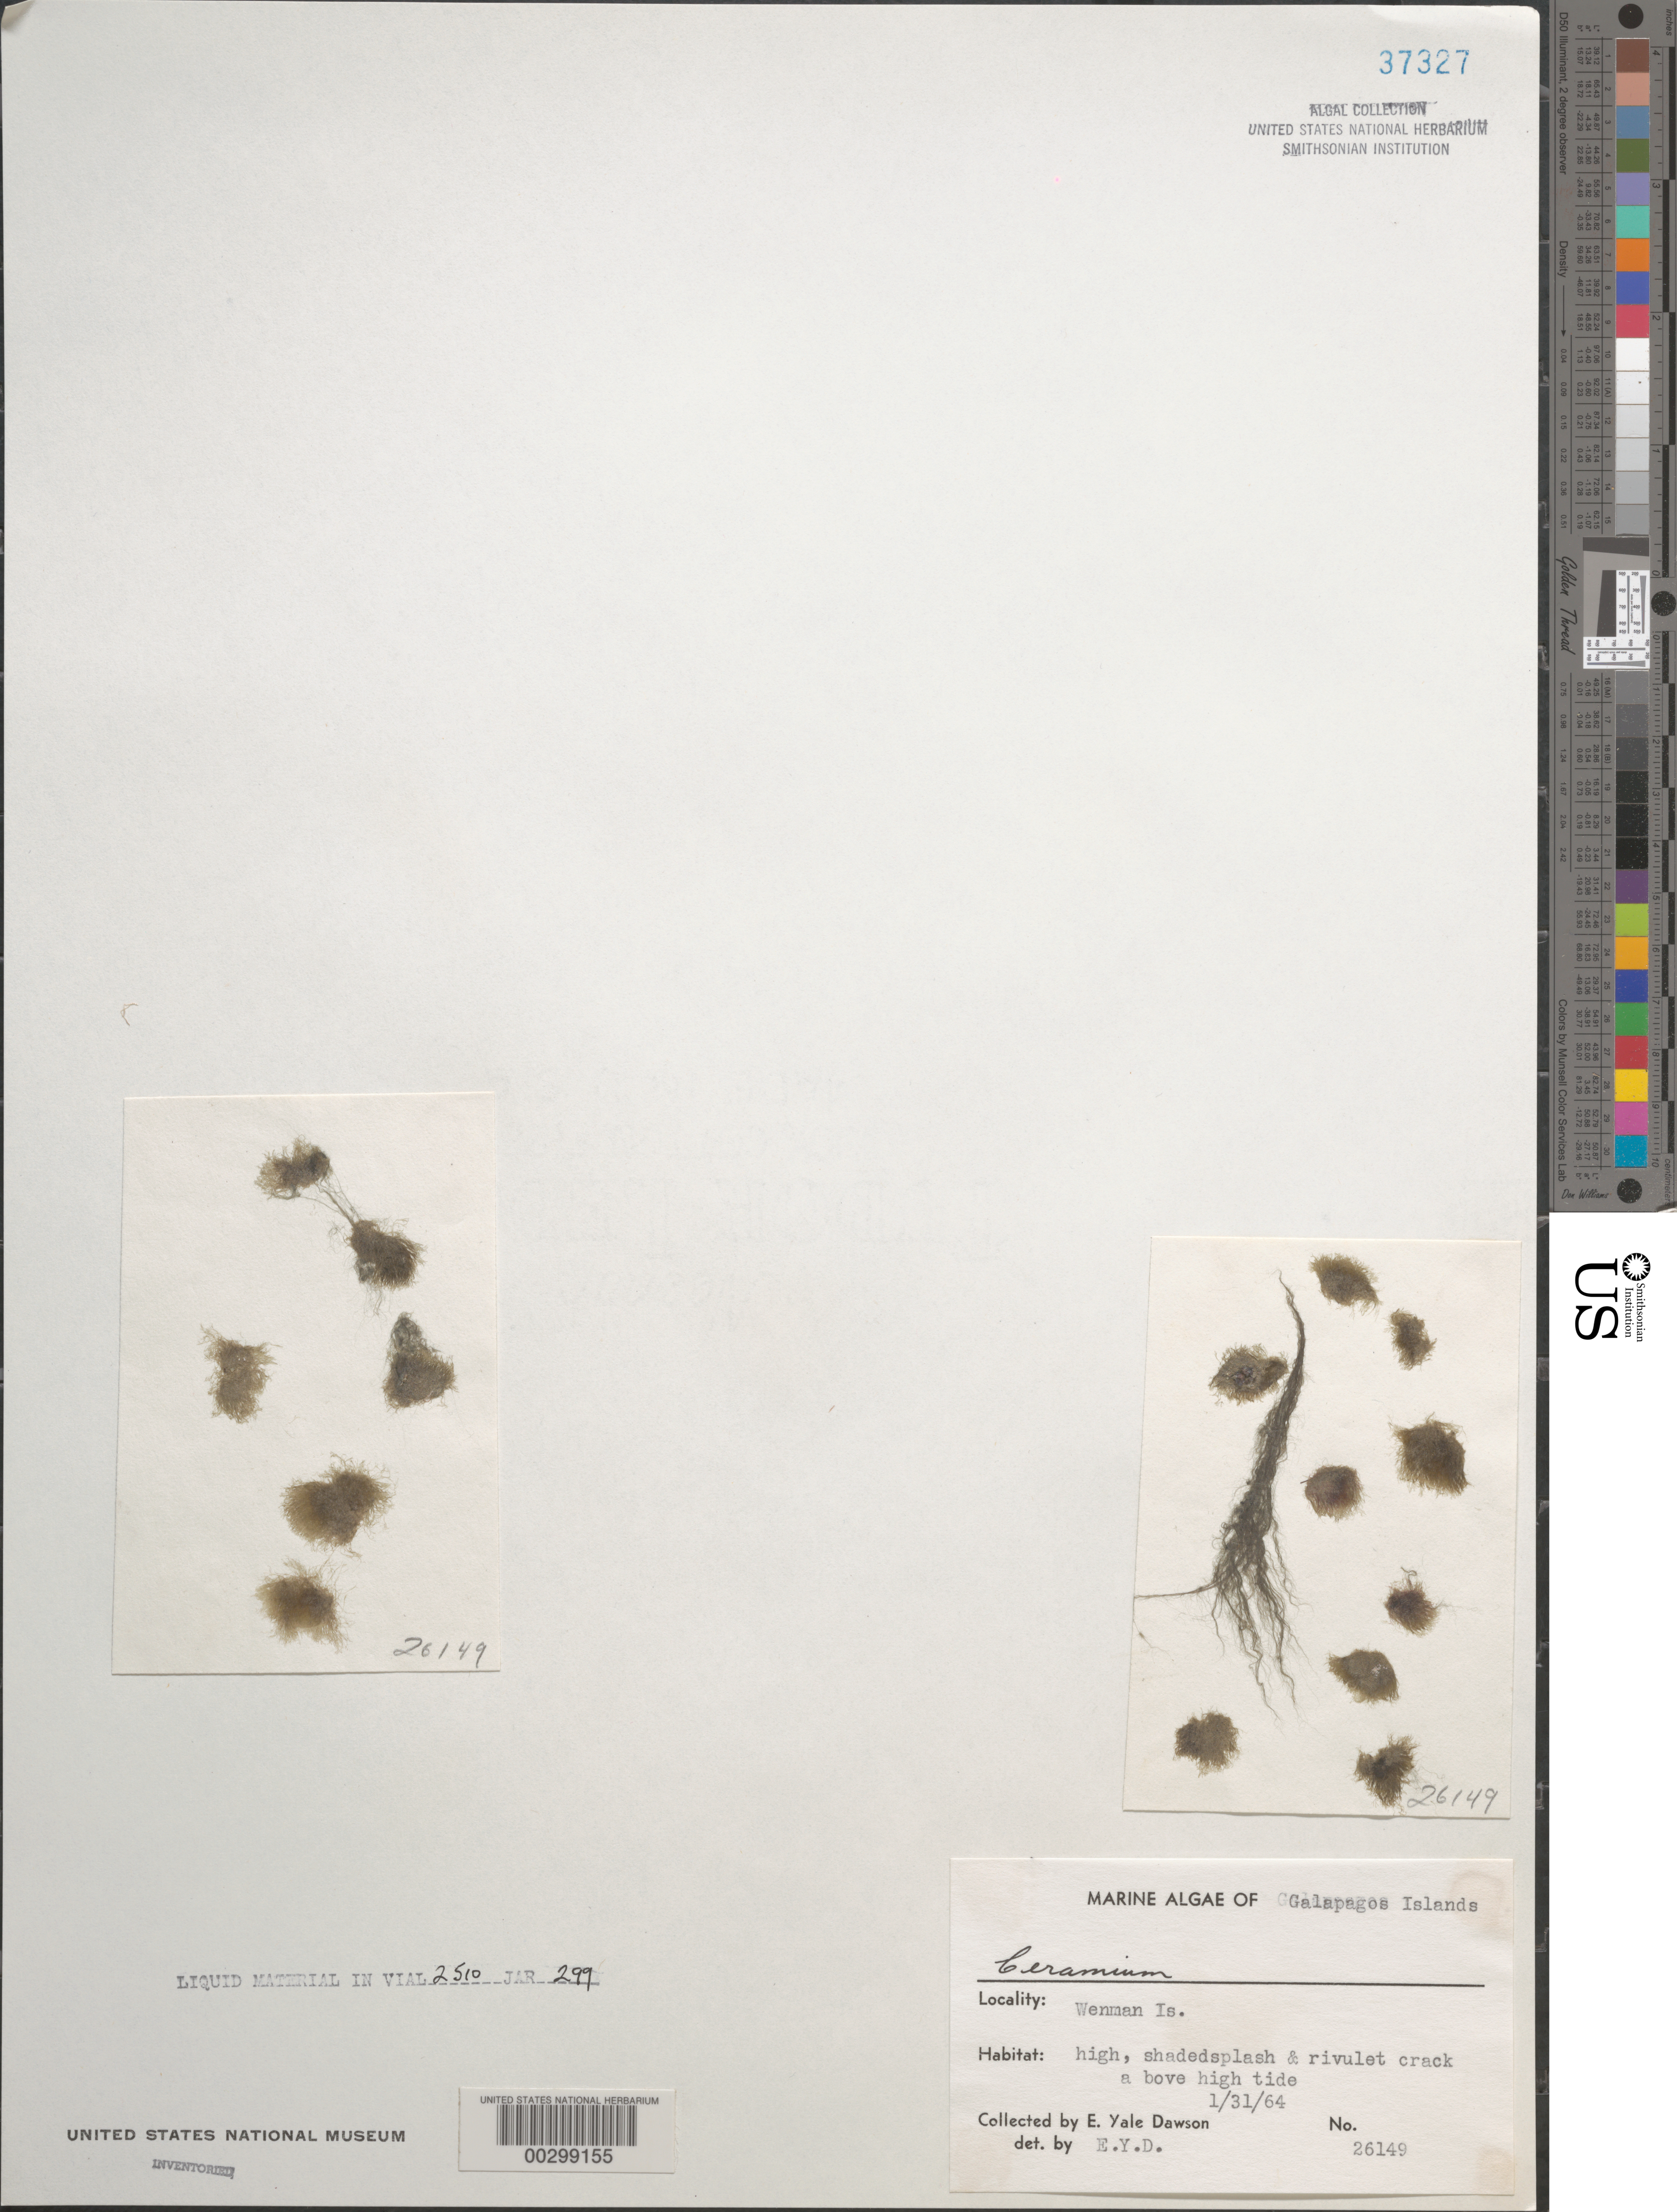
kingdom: Plantae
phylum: Rhodophyta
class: Florideophyceae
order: Ceramiales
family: Ceramiaceae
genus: Ceramium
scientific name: Ceramium sp.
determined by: Dawson, E. Y.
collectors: E. Y. Dawson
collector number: EYD 26149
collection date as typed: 31 Jan 1964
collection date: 1964-01-31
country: Ecuador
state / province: Colón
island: Wenman [Wolf]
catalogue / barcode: US 37327